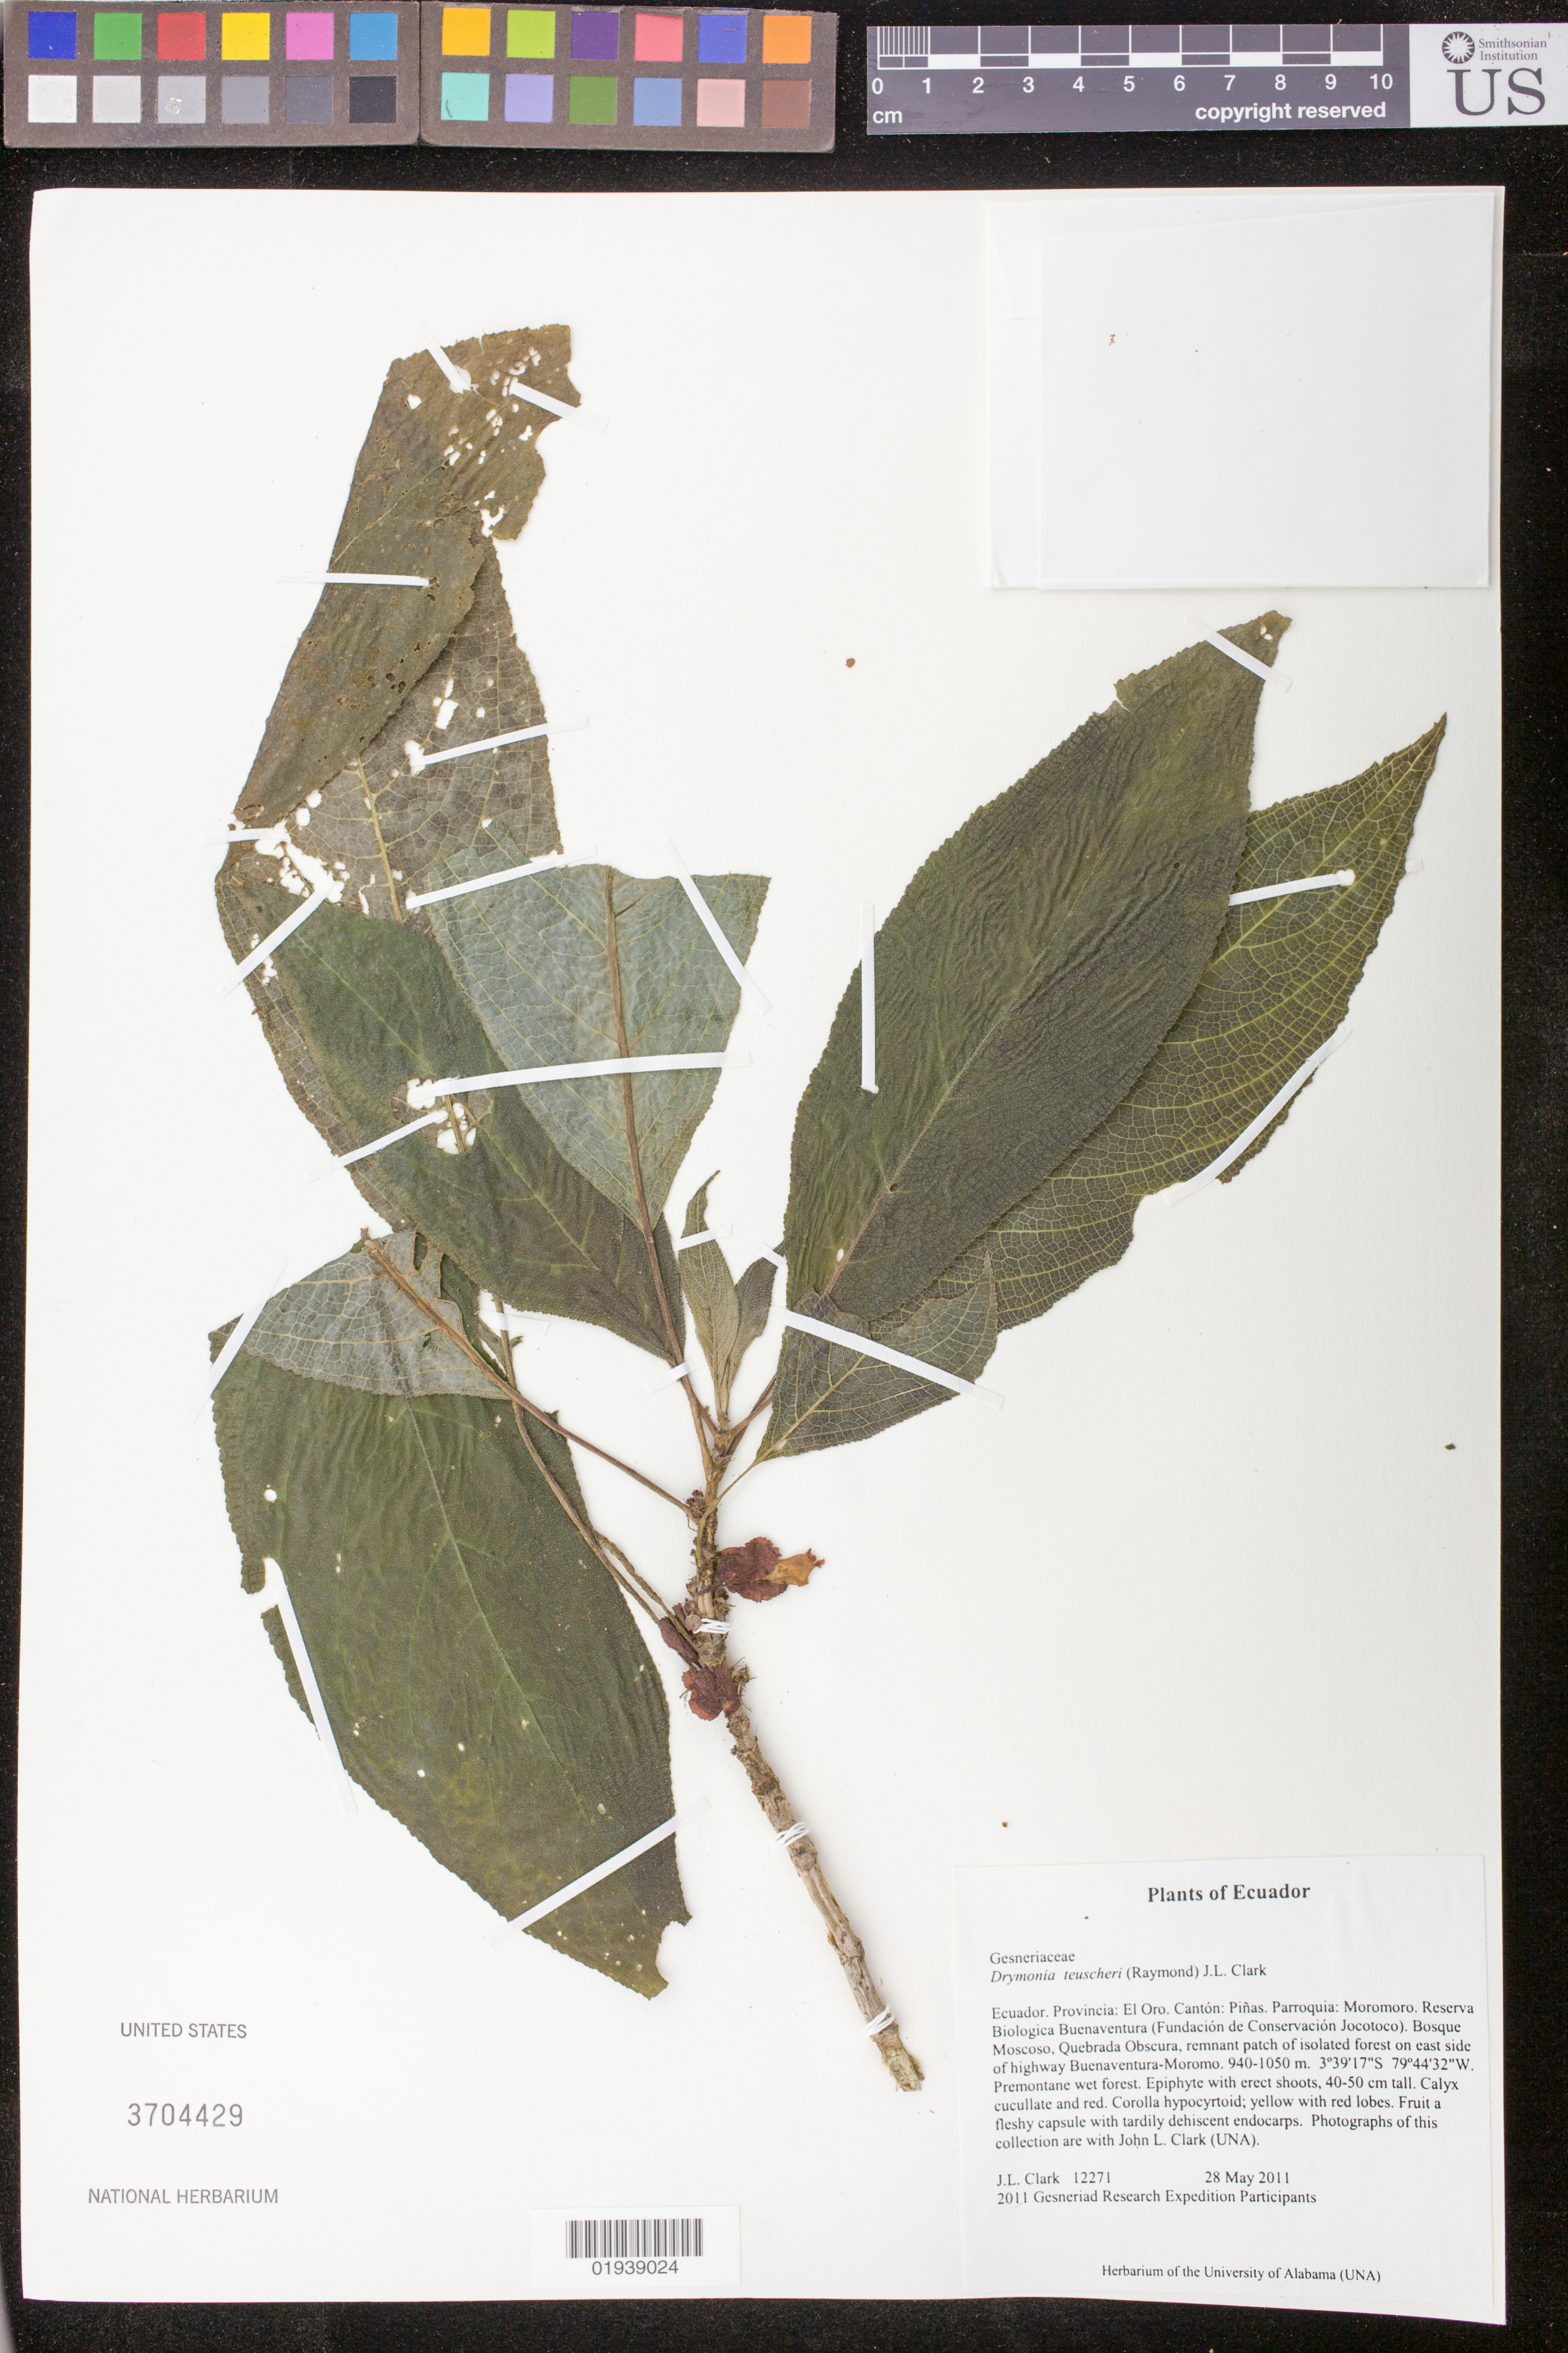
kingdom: Plantae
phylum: Tracheophyta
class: Magnoliopsida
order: Lamiales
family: Gesneriaceae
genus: Drymonia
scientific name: Drymonia teuscheri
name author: (Raymond) J.L. Clark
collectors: J. L. Clark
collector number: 12271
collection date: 2011-05-28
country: Ecuador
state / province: El Oro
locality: Provincia: El Oro, Canton: Pinas, Parroquia, Moromoro, Reserva Biologica Buenaventura (Fundacion de Conservacion Jocotoco), Bosque Moscoso, Quebrada Obscura, remnant patch of isolated forest on east side of highway Buenaventura-Moromo.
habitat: Premontane wet forest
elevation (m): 940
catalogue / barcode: US 3704429